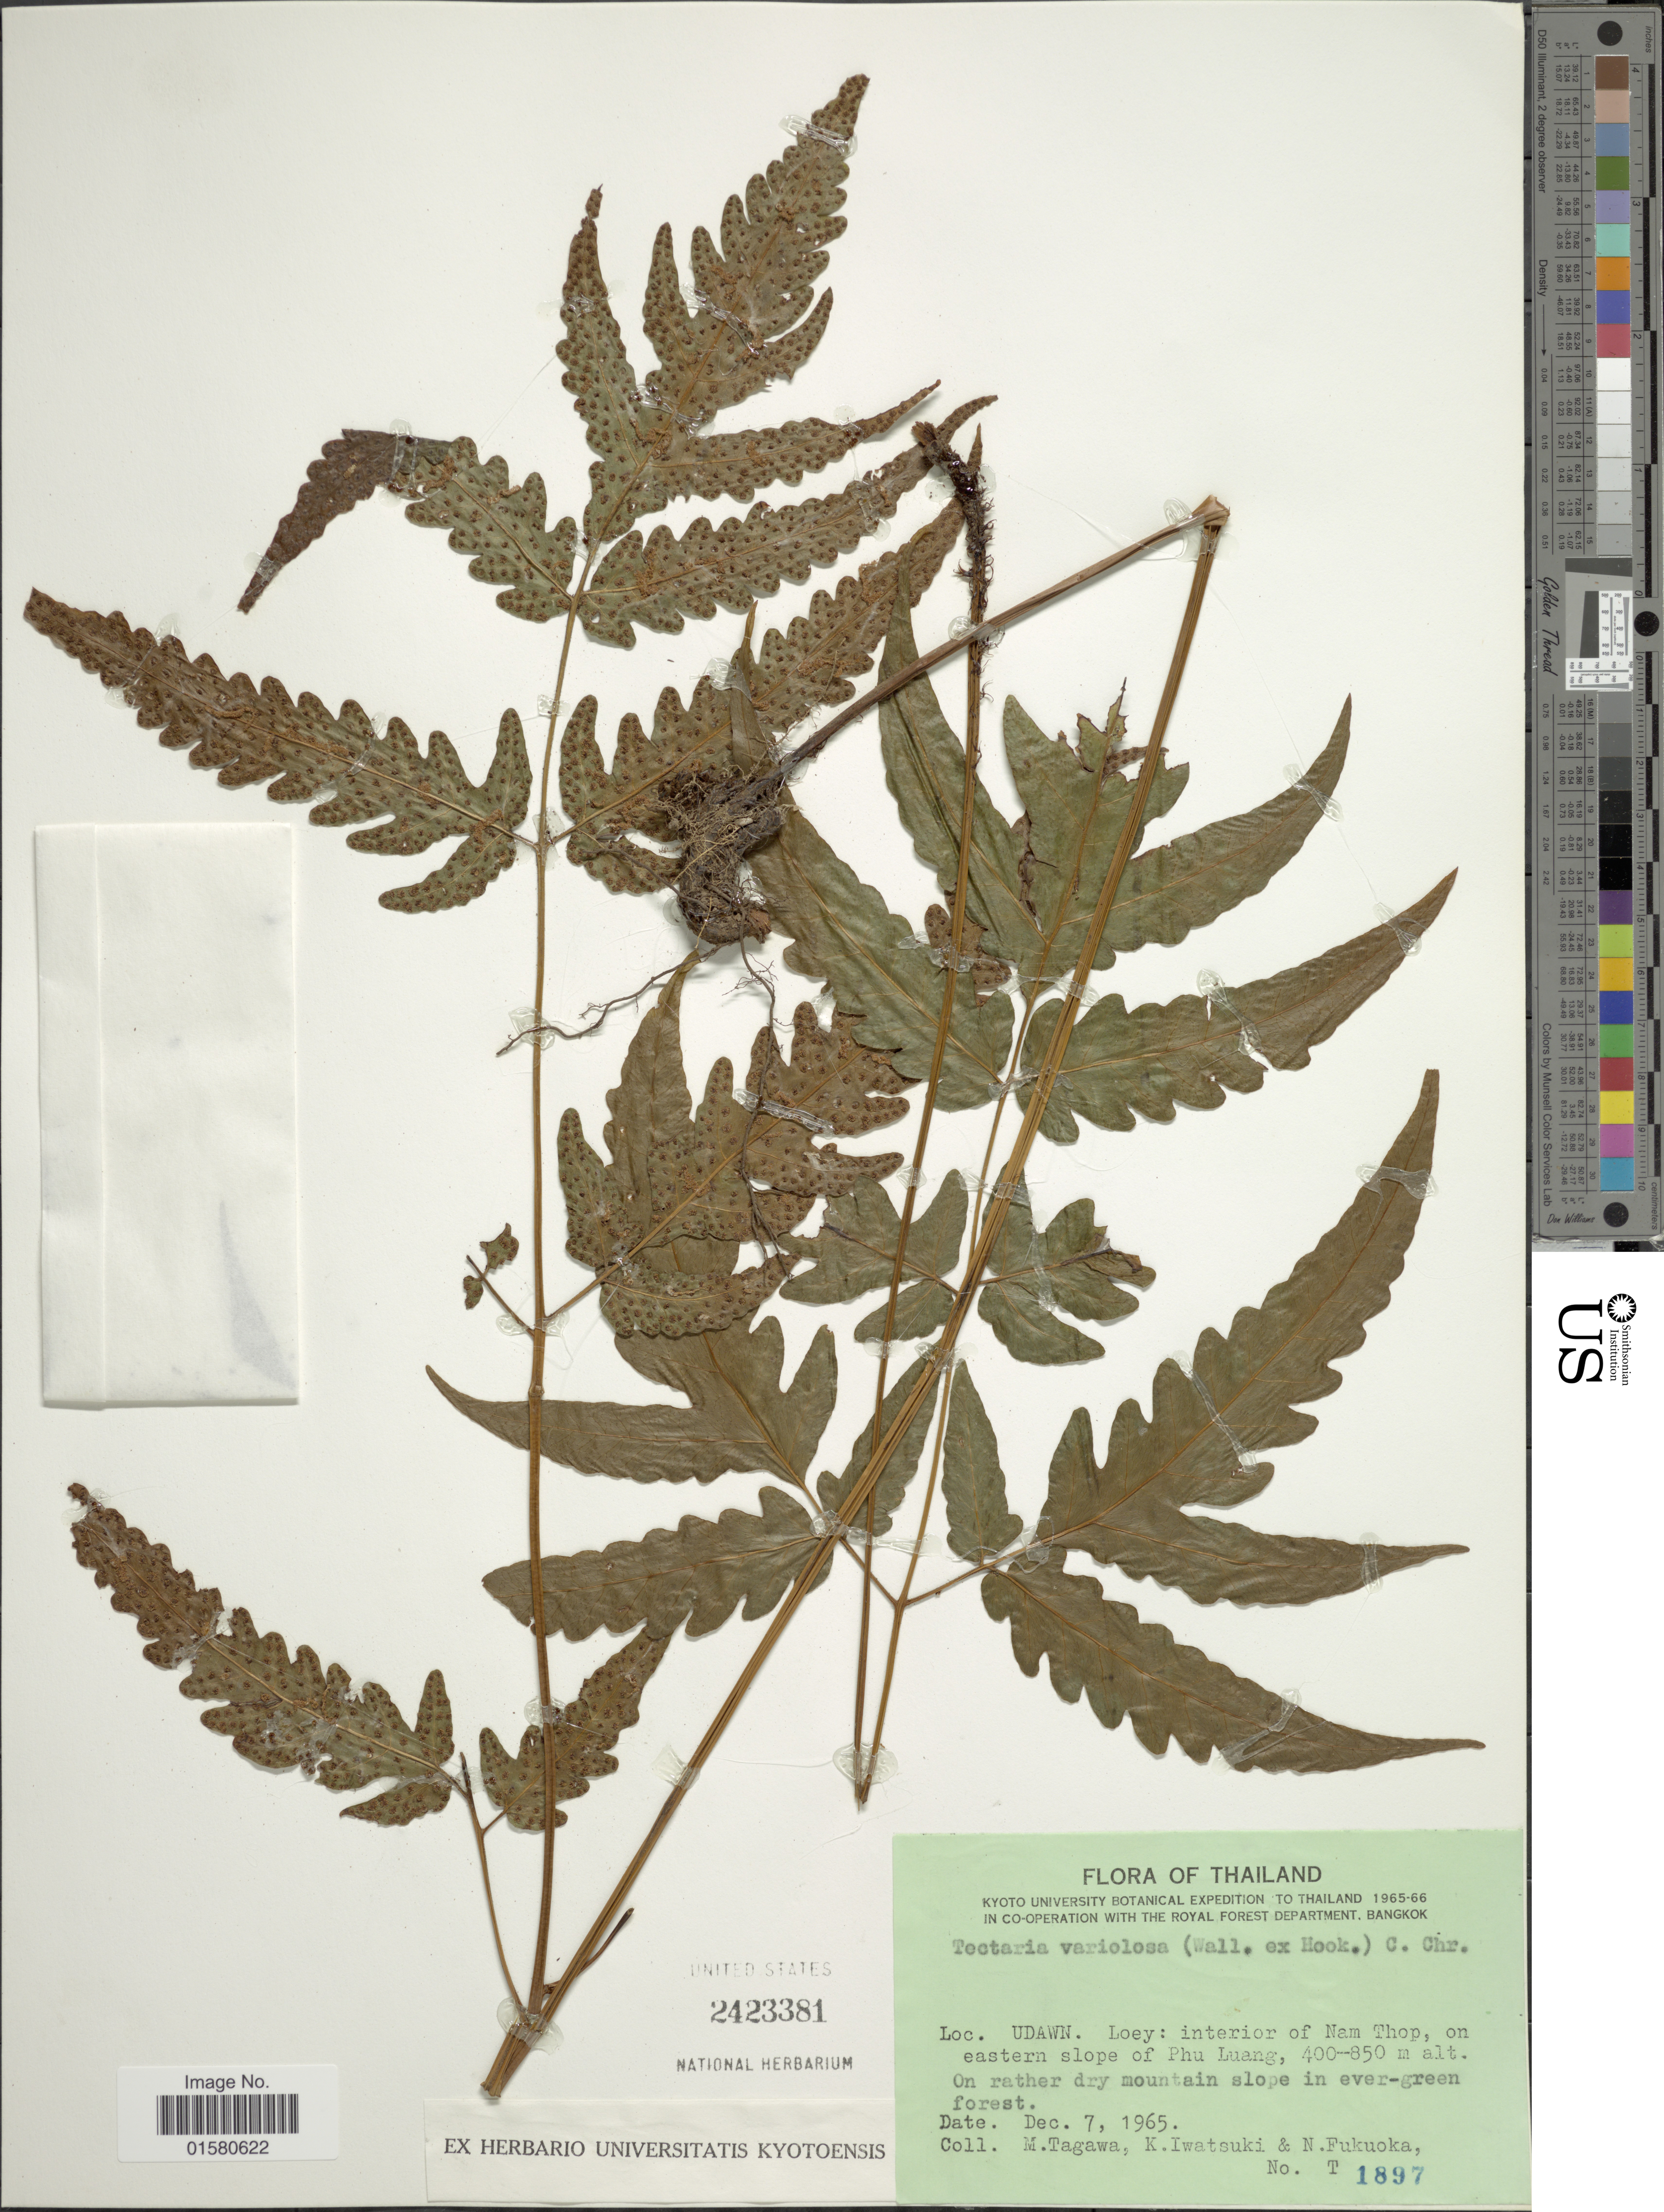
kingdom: Plantae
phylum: Tracheophyta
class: Polypodiopsida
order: Polypodiales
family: Tectariaceae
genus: Tectaria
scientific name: Tectaria variolosa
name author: (Wall. ex Hook.) C. Chr.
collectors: M. Tagawa, K. Iwatsuki & N. Fukuoka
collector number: T 1897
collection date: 1965-12-07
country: Thailand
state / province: Loei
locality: Udawn. Loey: interior of Nam Thop, on eastern slope of Phu Luang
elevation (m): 400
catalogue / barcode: US 2423381